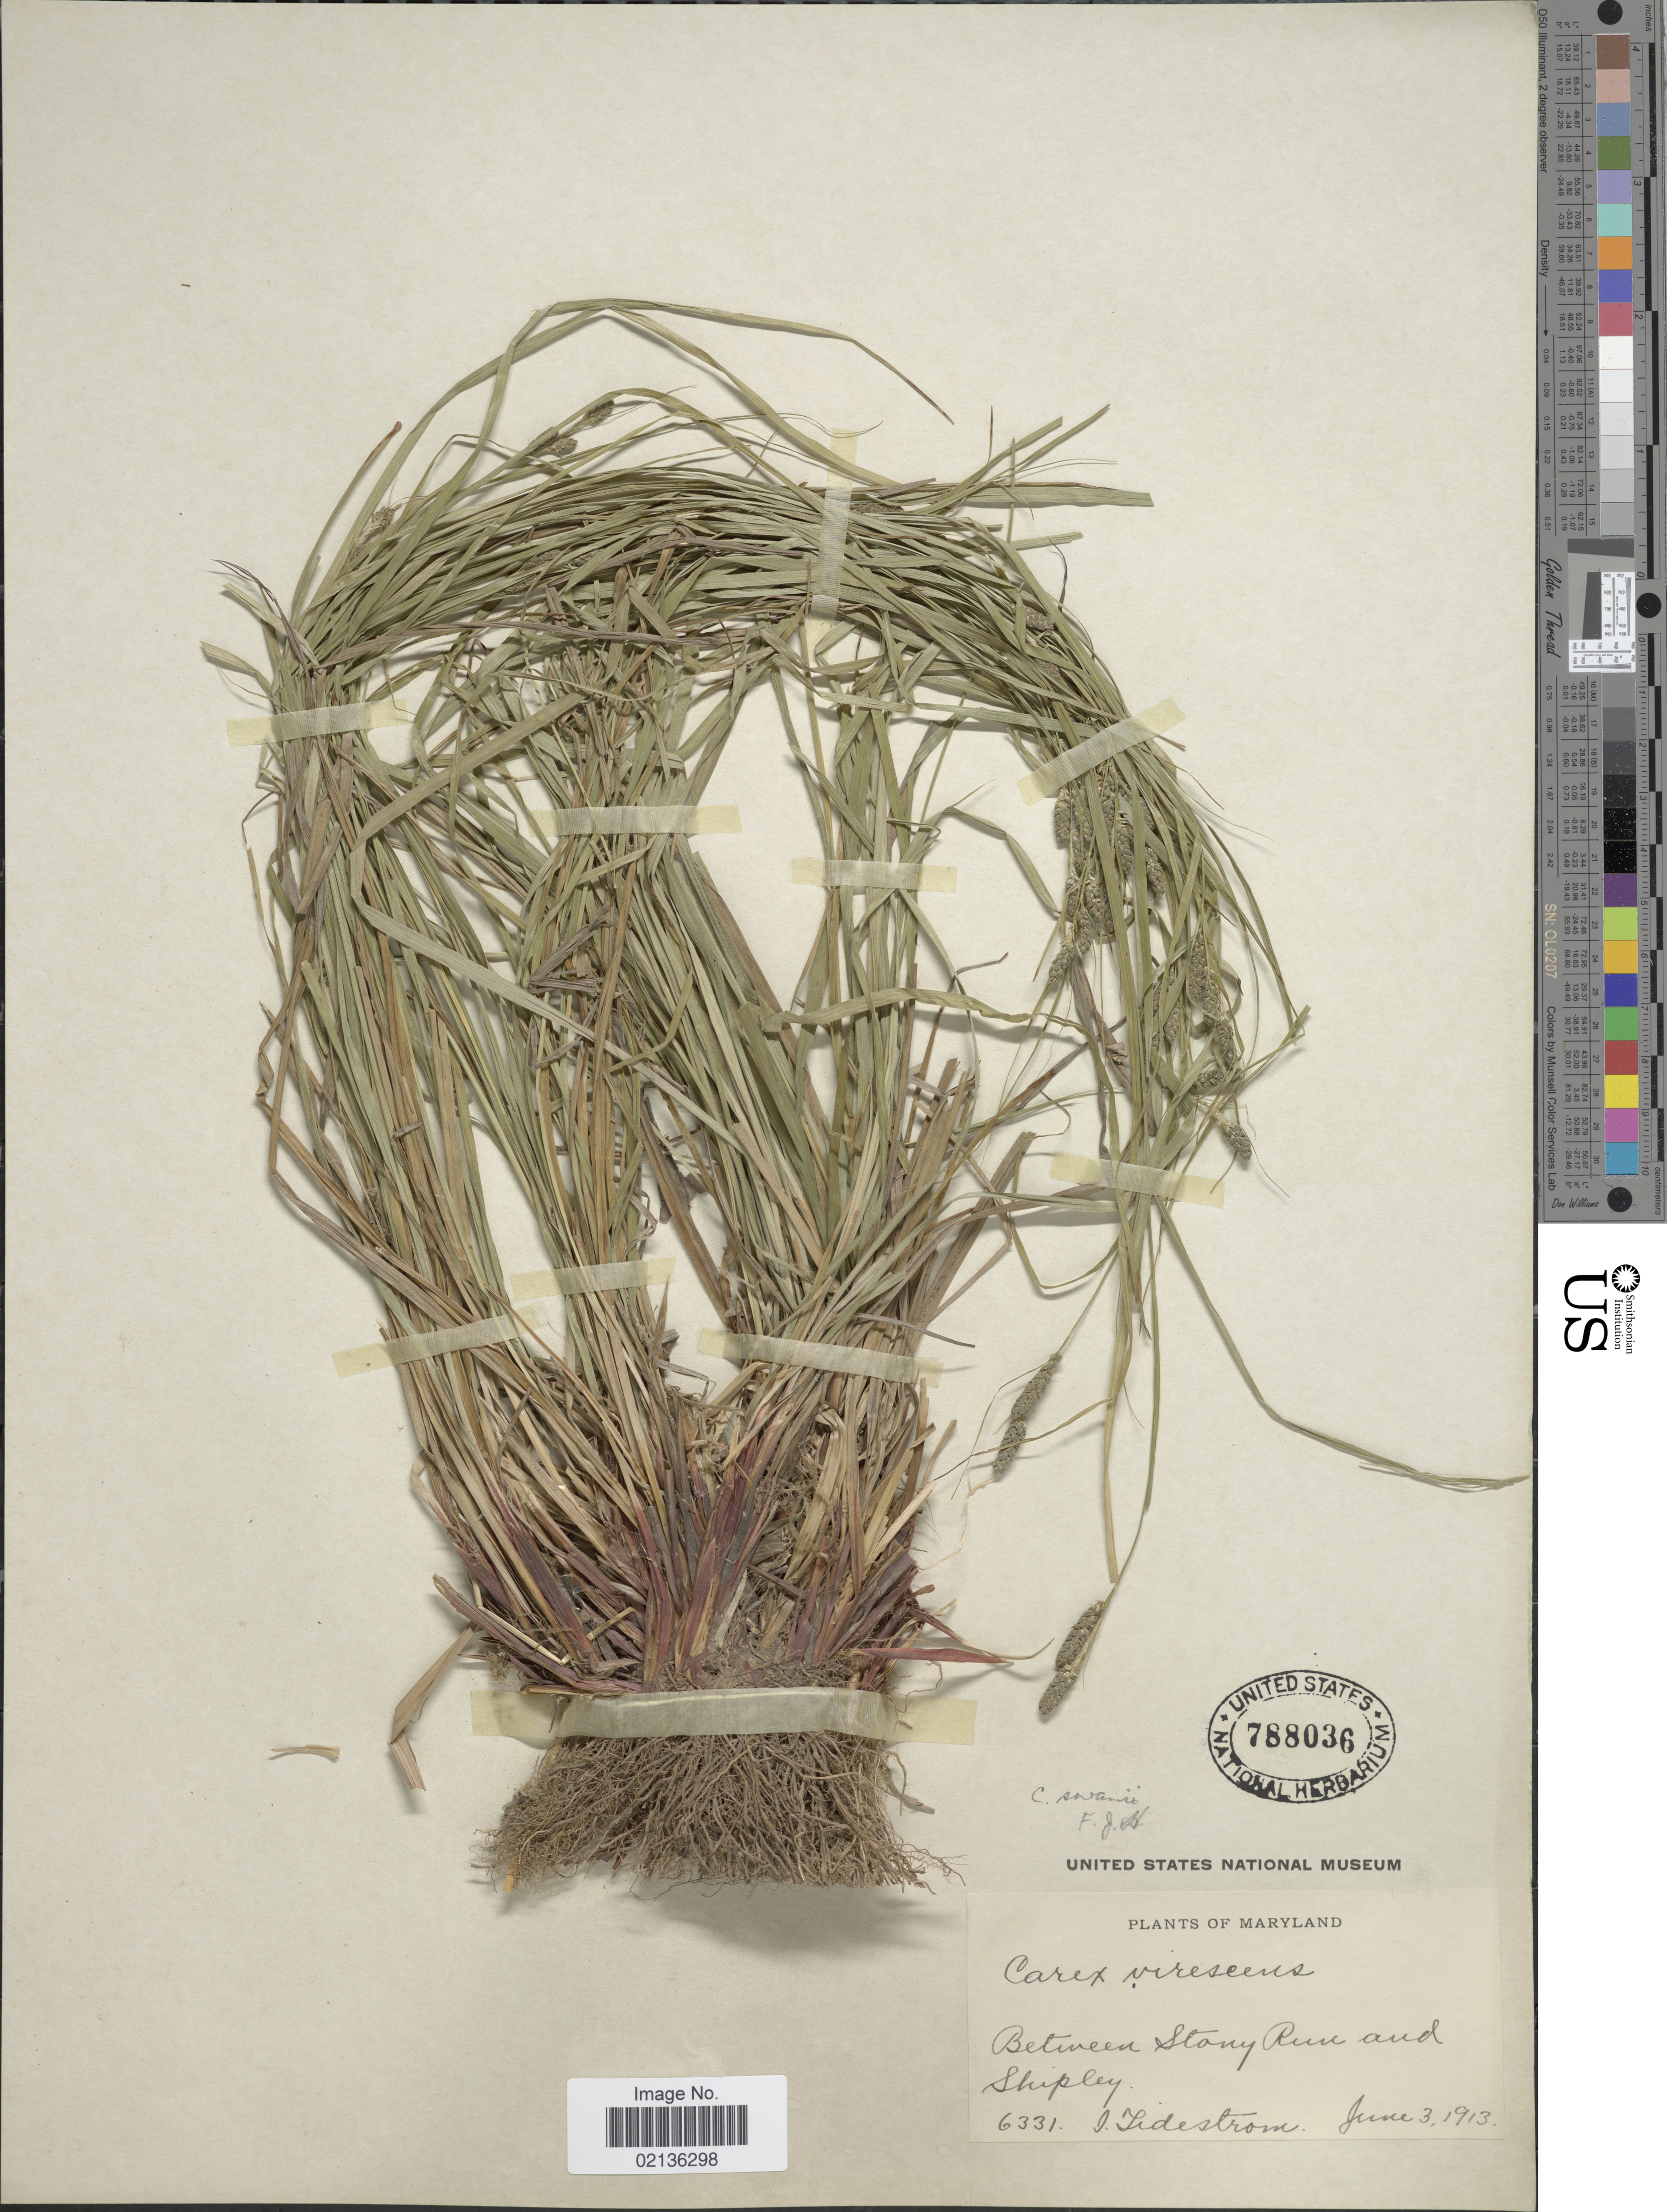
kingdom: Plantae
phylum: Tracheophyta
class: Liliopsida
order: Poales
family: Cyperaceae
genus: Carex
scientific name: Carex swanii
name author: (Fernald) Mack.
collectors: I. F. Tidestrom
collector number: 6331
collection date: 1913-06-03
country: United States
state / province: Maryland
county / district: Anne Arundel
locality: Between Stony Run and Shipley.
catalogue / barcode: US 788036